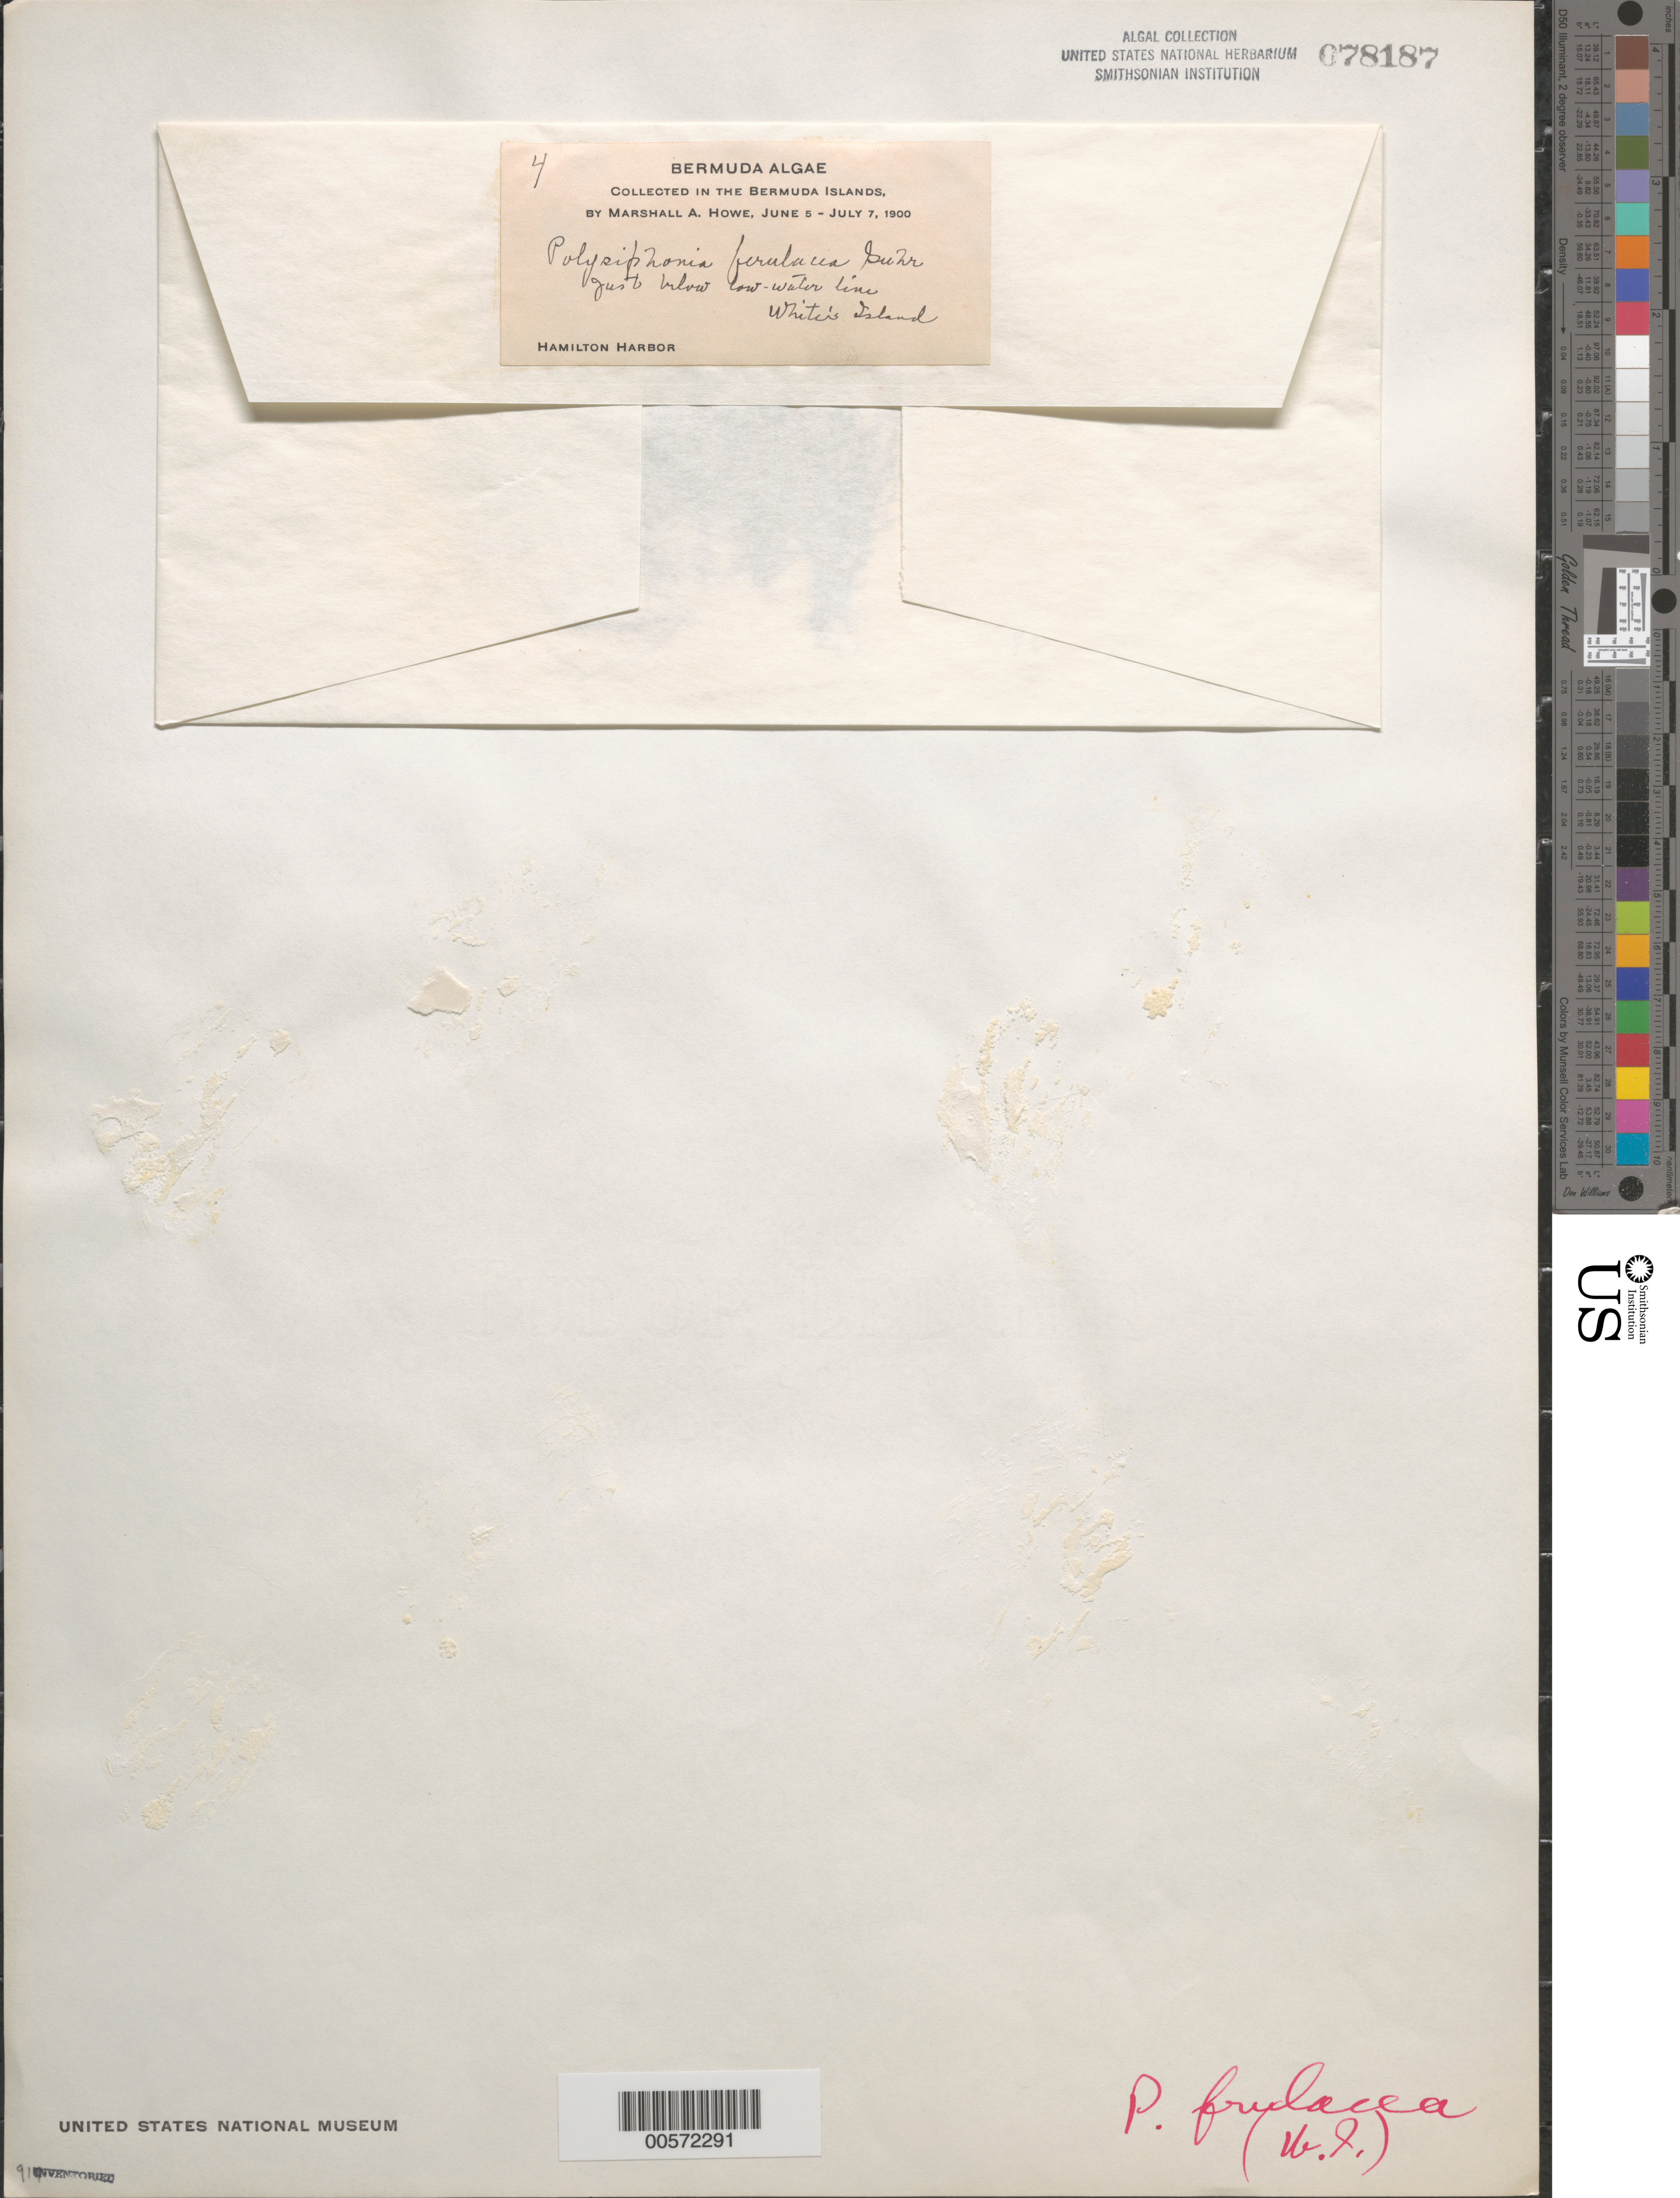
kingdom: Plantae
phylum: Rhodophyta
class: Florideophyceae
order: Ceramiales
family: Rhodomelaceae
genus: Melanothamnus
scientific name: Melanothamnus ferulaceus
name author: (Suhr ex J. Agardh) Diaz-Tapia & Maggs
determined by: Algae name updating Project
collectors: M. A. Howe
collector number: MAH 4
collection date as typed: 05 Jun 1900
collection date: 1900-06-05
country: Bermuda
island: Bermuda Island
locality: White's Island, Hamilton Harbor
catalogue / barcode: US 78187